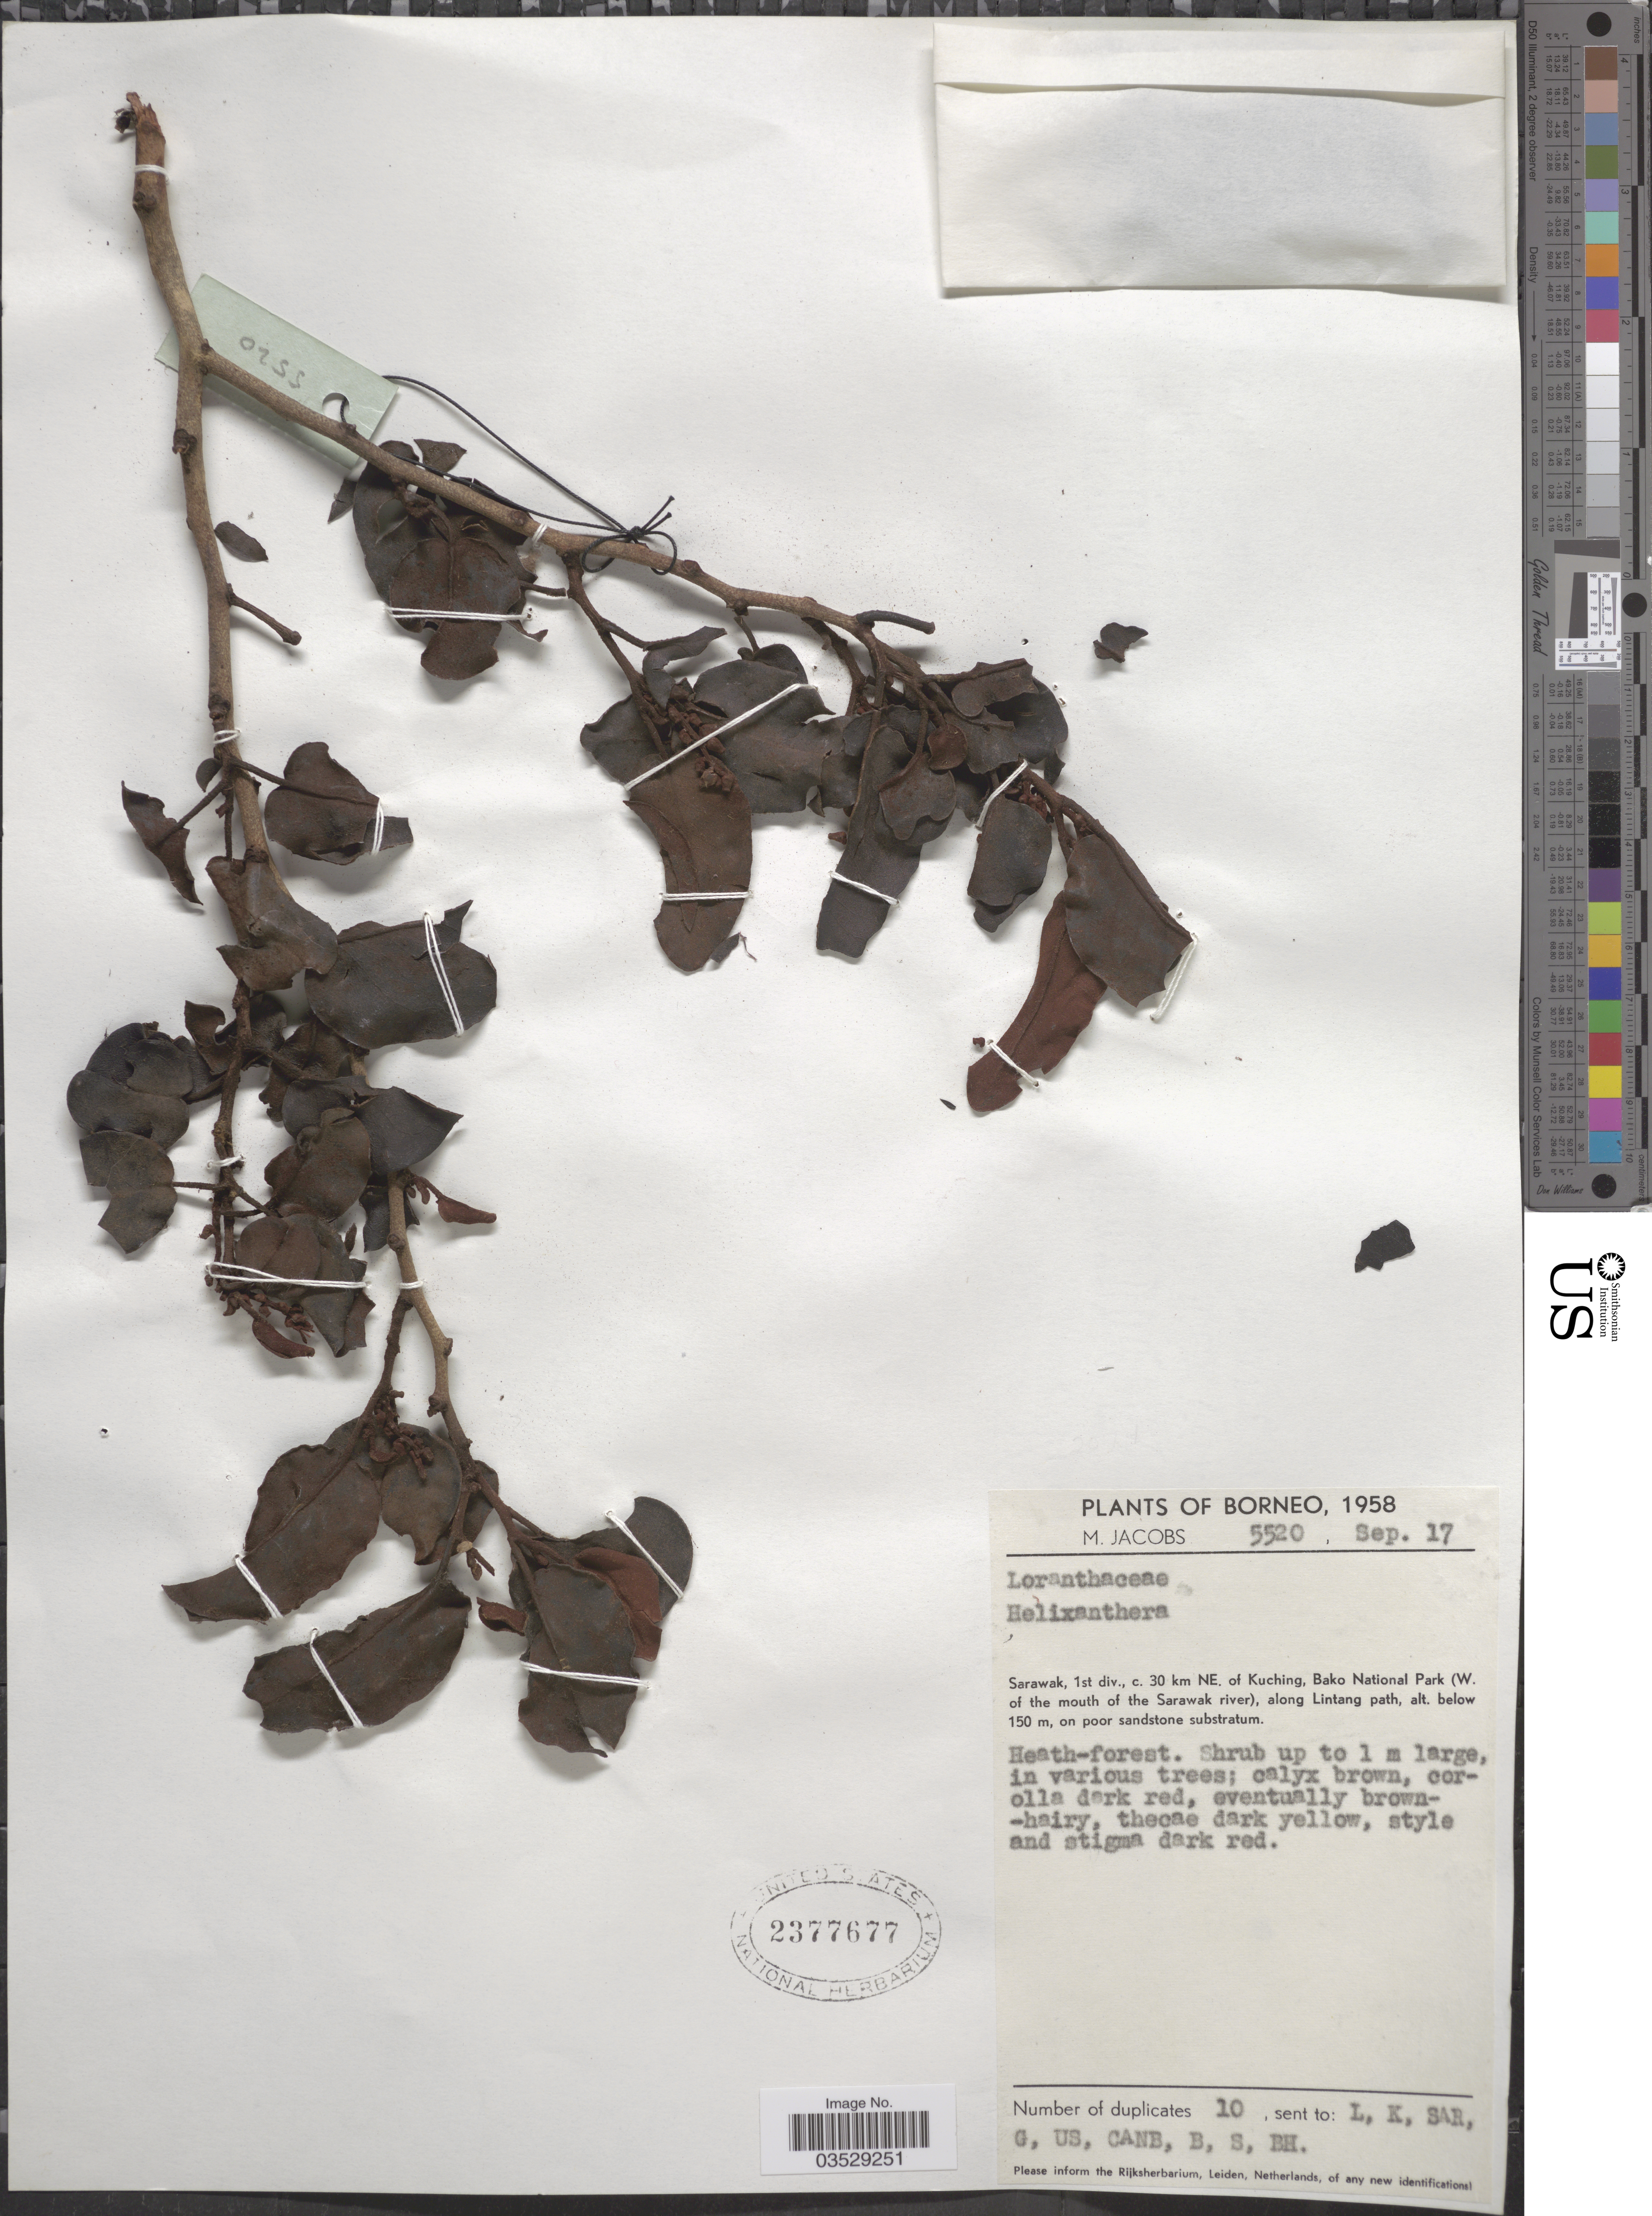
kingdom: Plantae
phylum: Tracheophyta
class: Magnoliopsida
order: Santalales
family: Loranthaceae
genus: Helixanthera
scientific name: Helixanthera sp.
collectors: M. Jacobs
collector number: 5520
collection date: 1958-09-17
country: Malaysia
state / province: Sarawak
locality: Borneo. Sarawak, 1st div., c. 30 km NE. of Kuching, Bako National Park (W. of the mouth of the Sarawak river), along Lintang path.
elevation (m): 150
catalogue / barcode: US 2377677